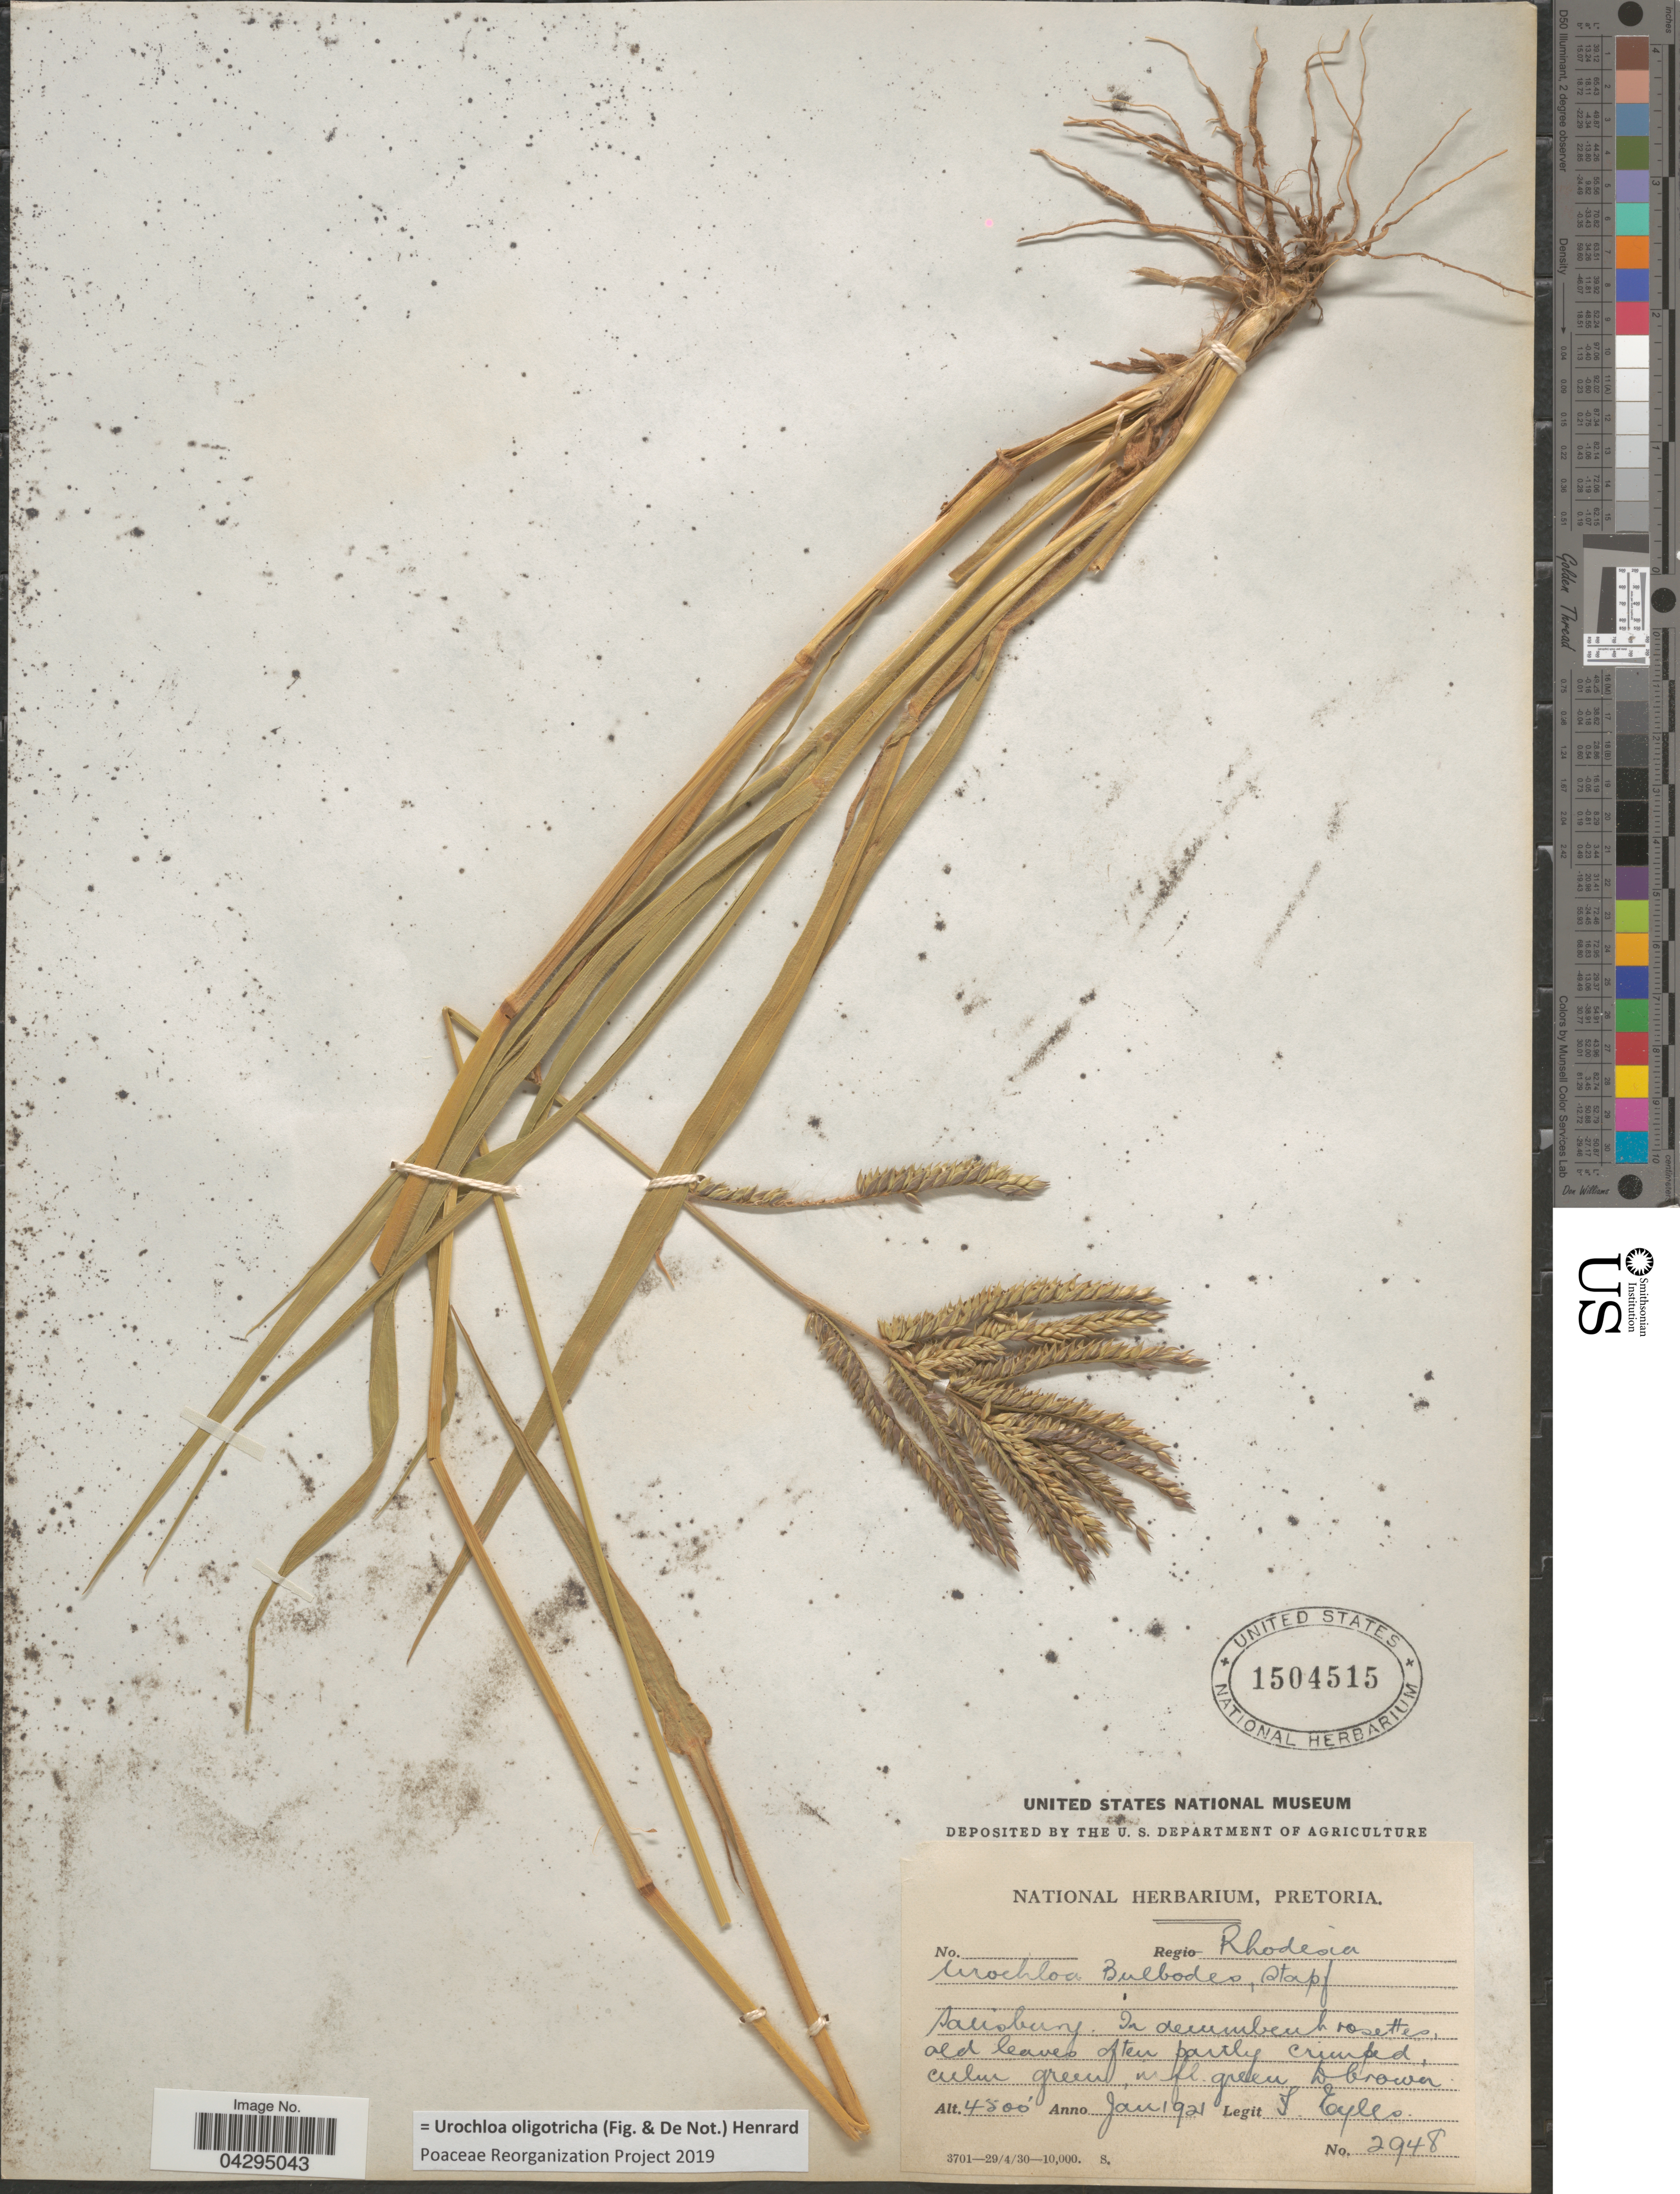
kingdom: Plantae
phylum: Tracheophyta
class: Liliopsida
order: Poales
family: Poaceae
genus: Urochloa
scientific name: Urochloa oligotricha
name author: (Fig. & De Not.) Henr.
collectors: F. Eyles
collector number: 2948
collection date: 1921-01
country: Zimbabwe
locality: Salisbury.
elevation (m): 1372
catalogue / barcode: US 1504515